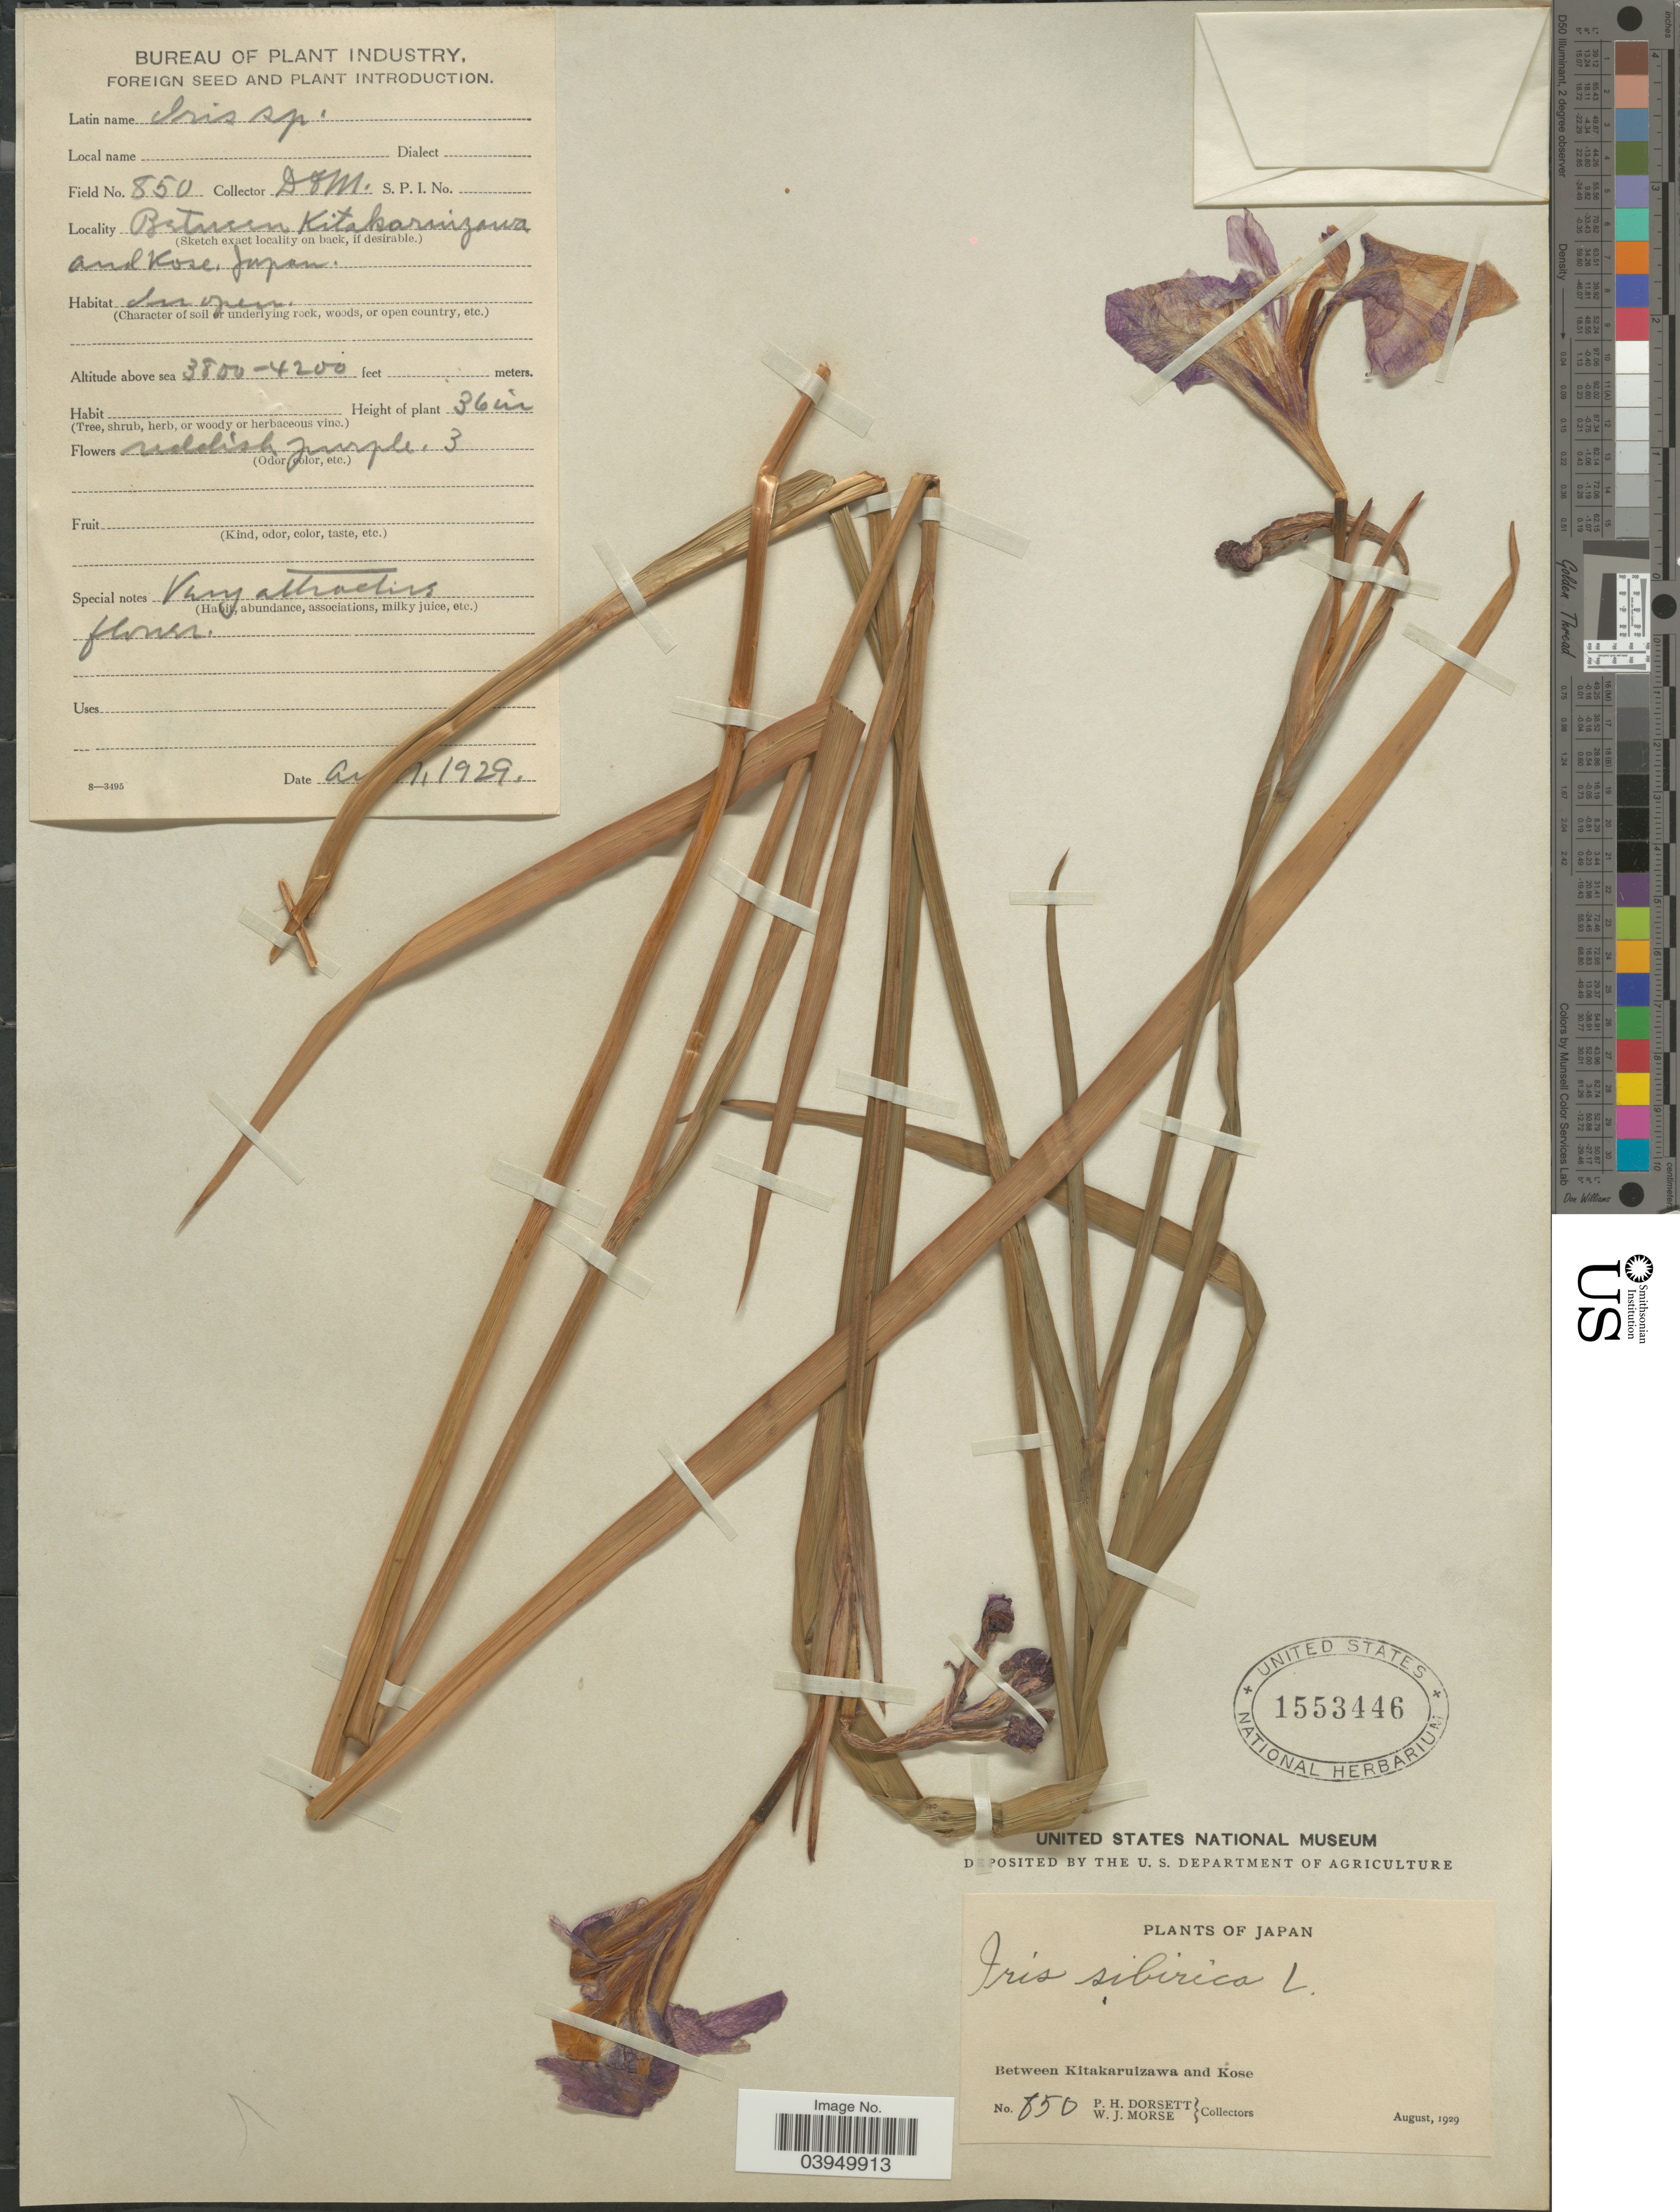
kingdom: Plantae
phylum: Tracheophyta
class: Liliopsida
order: Asparagales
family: Iridaceae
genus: Iris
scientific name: Iris sibirica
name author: L.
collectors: P. H. Dorsett & W. J. Morse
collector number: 850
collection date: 1929-08-17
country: Japan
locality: Between Kitakaruizawa and Kose.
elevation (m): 1158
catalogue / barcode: US 1553446